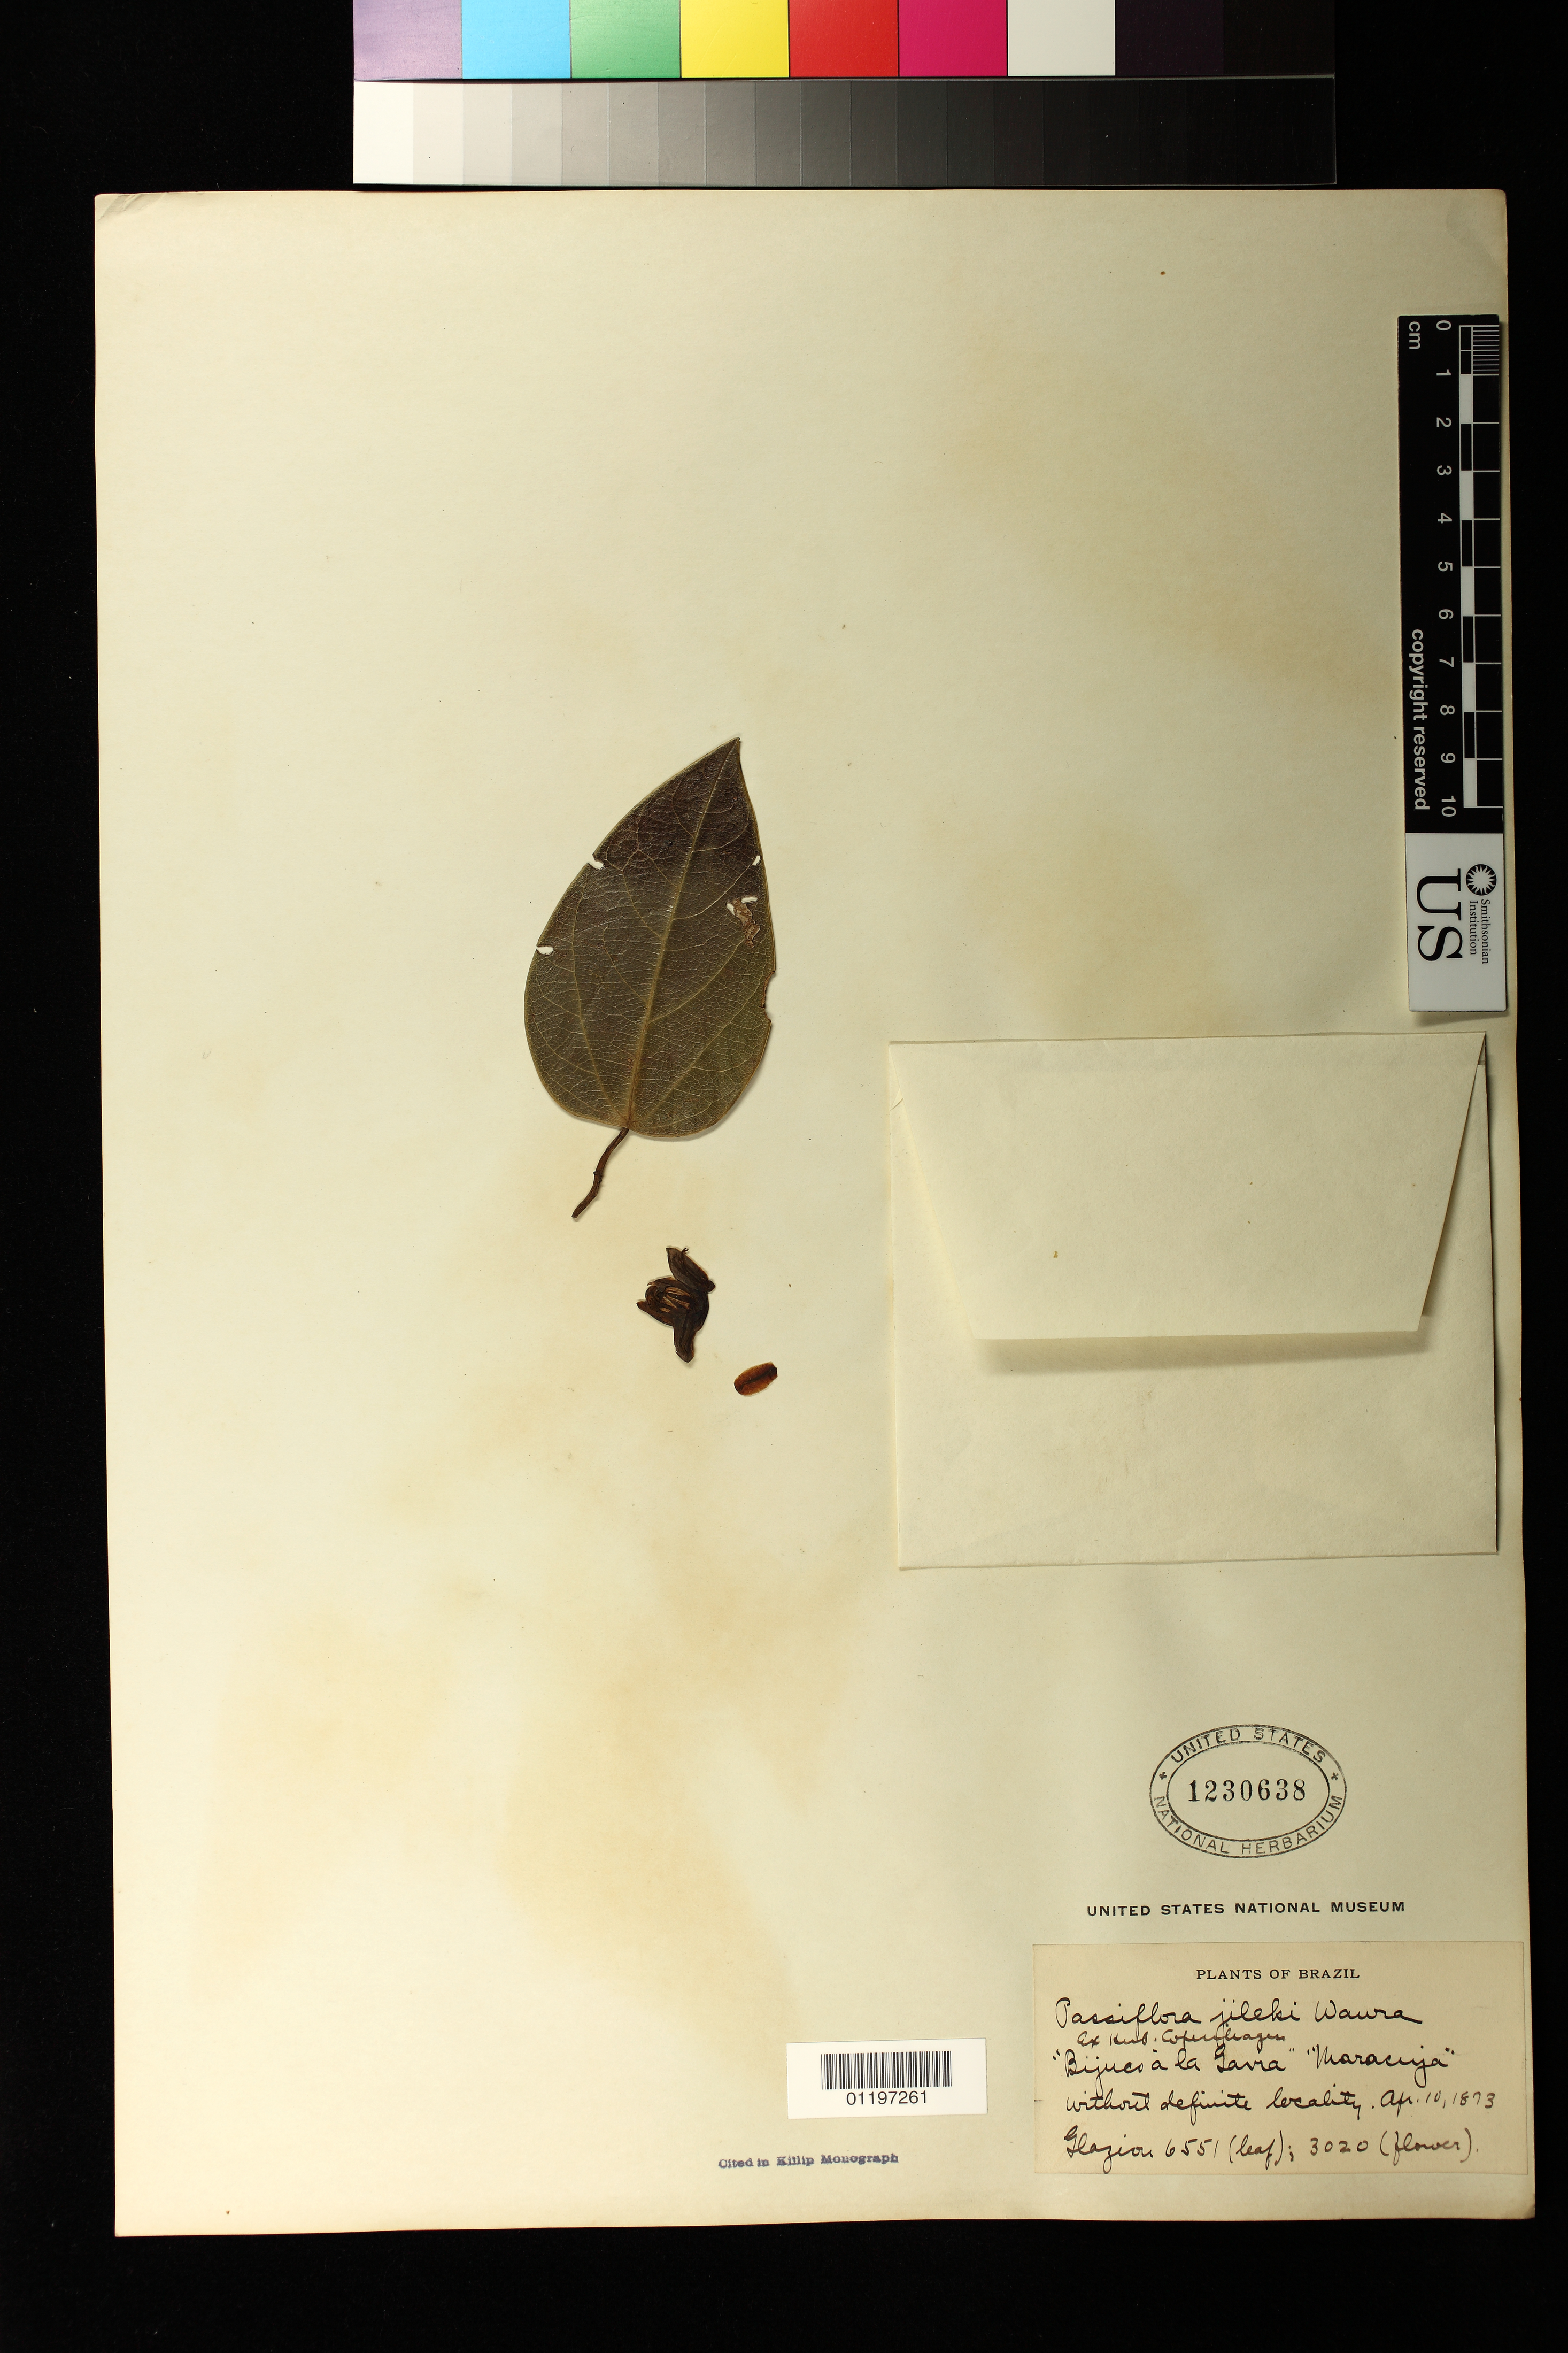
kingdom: Plantae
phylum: Tracheophyta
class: Magnoliopsida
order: Malpighiales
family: Passifloraceae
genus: Passiflora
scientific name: Passiflora jilekii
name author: Wawra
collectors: A. F. M. Glaziou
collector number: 6551 (leaf); 3020 (flower)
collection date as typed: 10 Apr 1873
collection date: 1873-04-10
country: Brazil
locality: Without definite locality.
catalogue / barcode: US 1230638